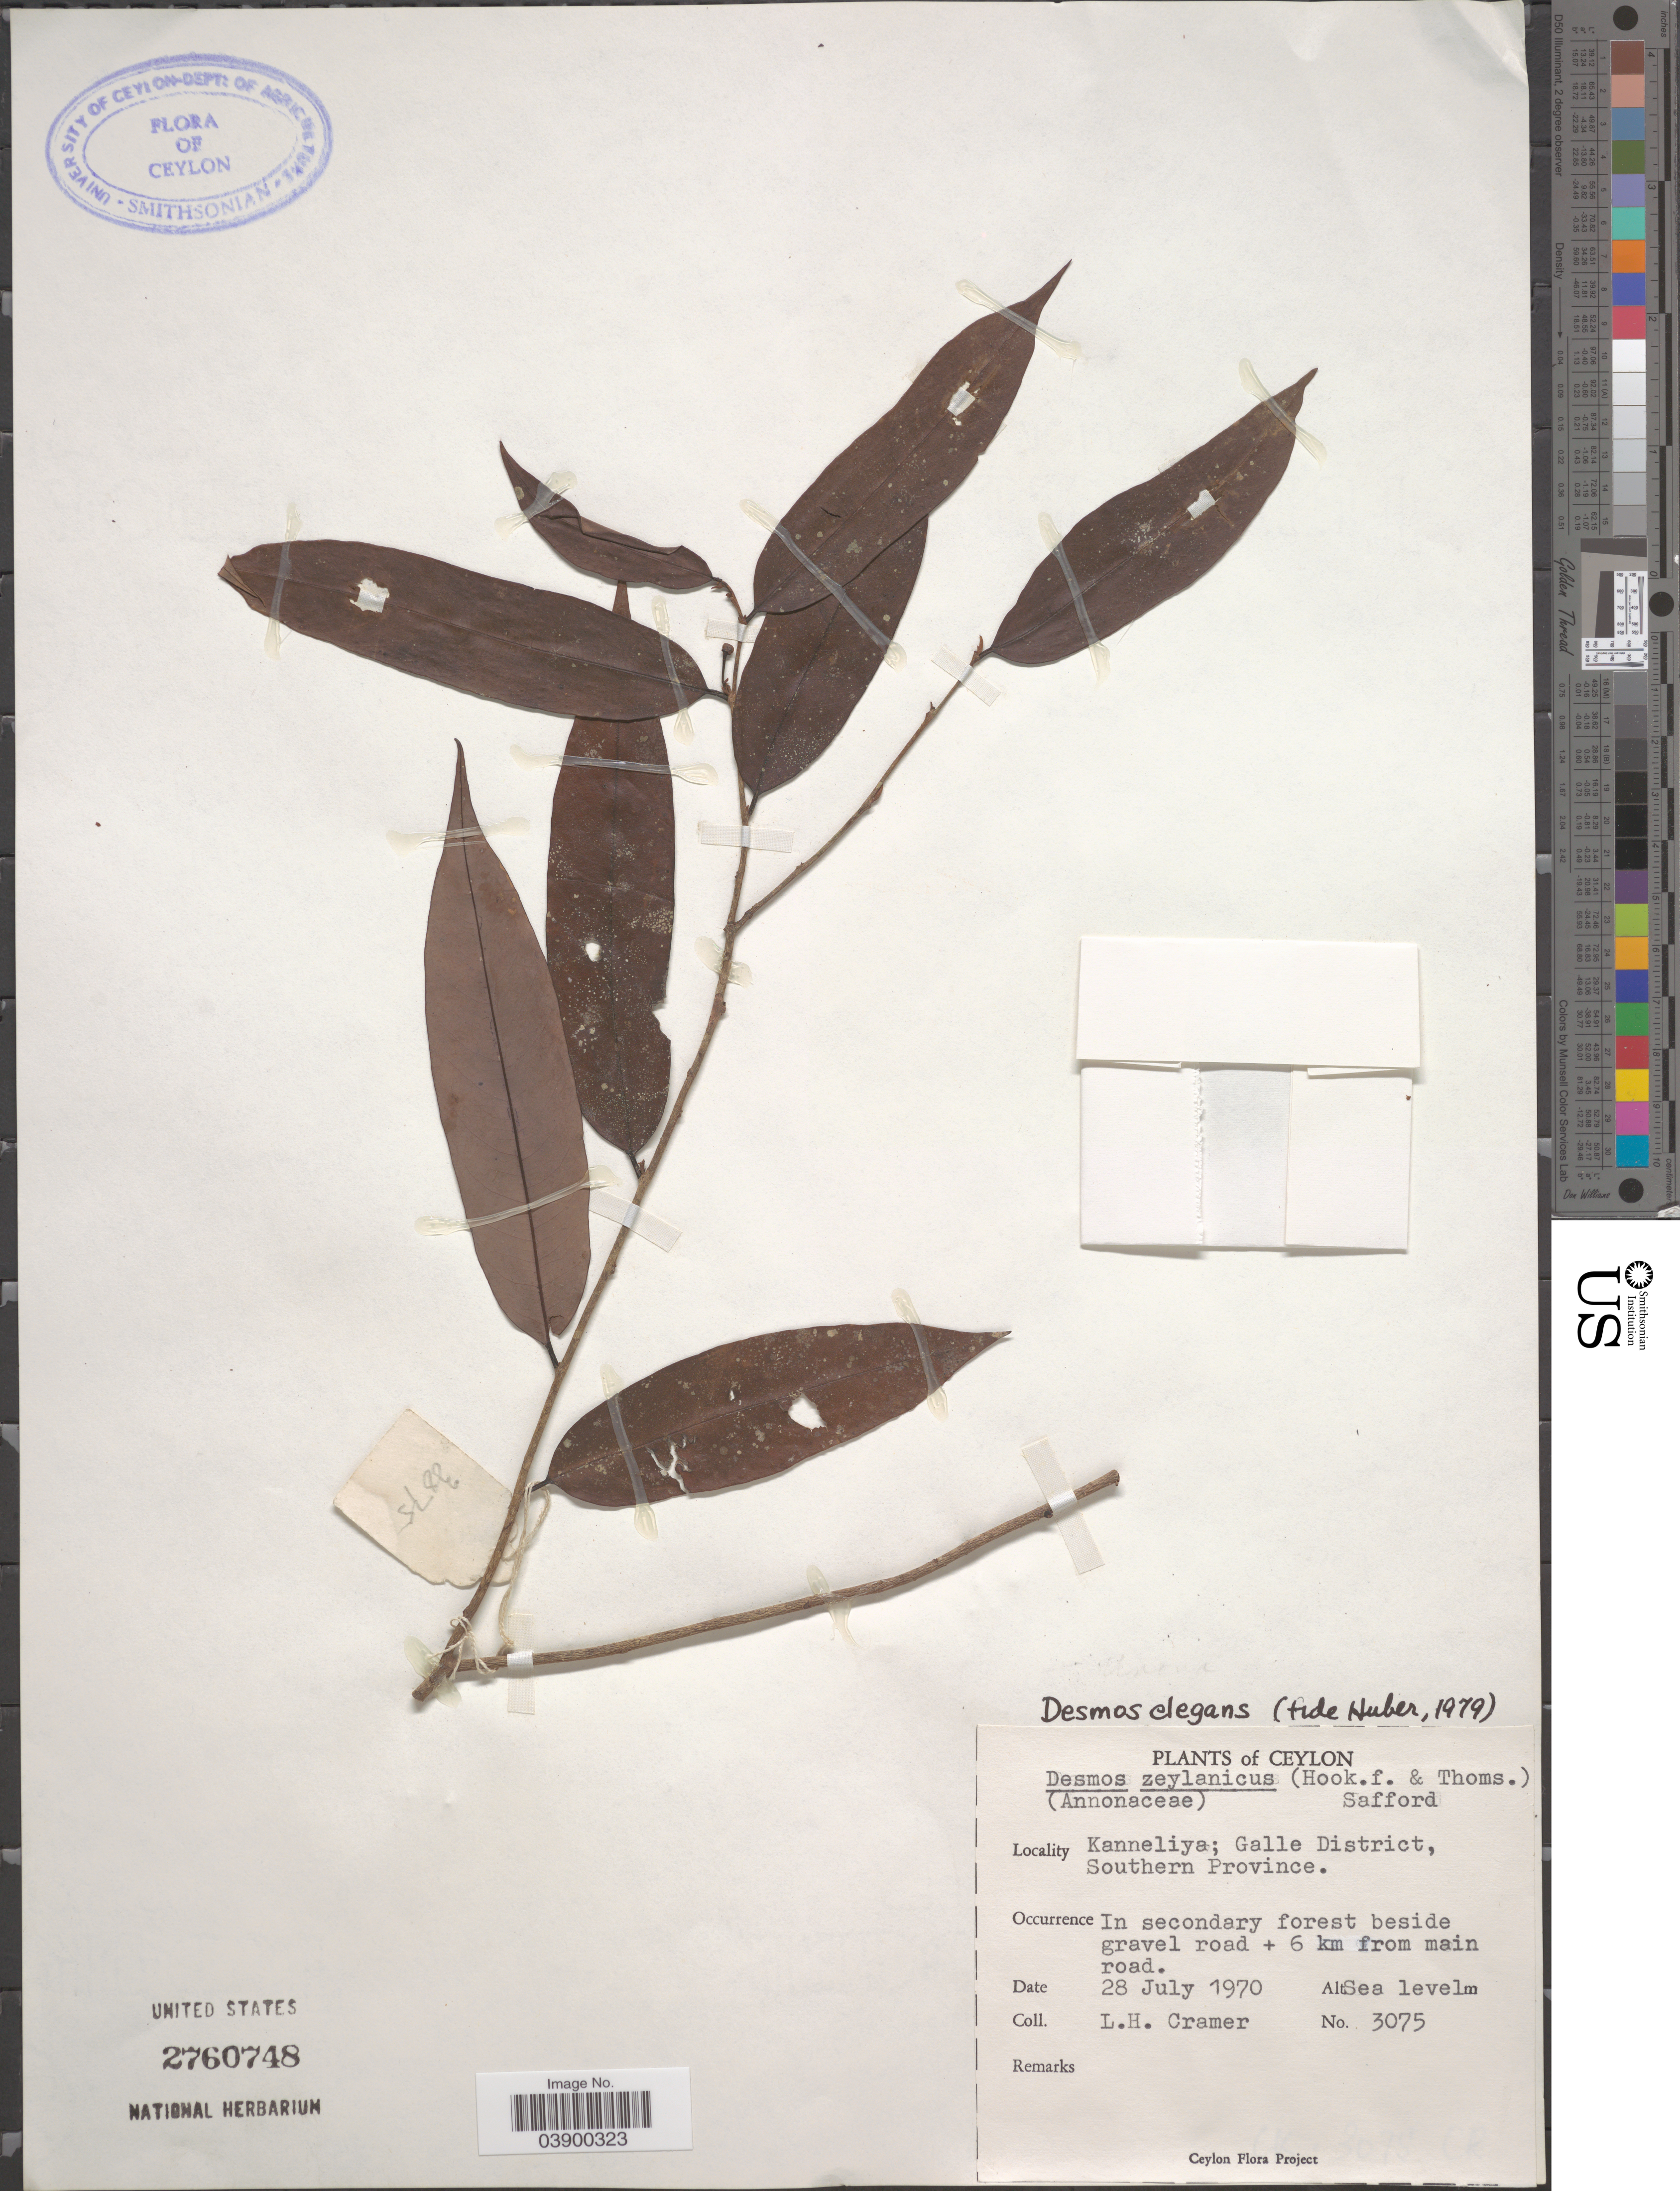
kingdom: Plantae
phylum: Tracheophyta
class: Magnoliopsida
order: Magnoliales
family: Annonaceae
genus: Desmos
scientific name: Desmos elegans Elmer, nom. illeg.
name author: Elmer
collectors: L. H. Cramer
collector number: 3075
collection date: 1970-07-28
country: Sri Lanka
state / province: Southern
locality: Ceylon. Kanneliya; Galle District.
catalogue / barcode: US 2760748